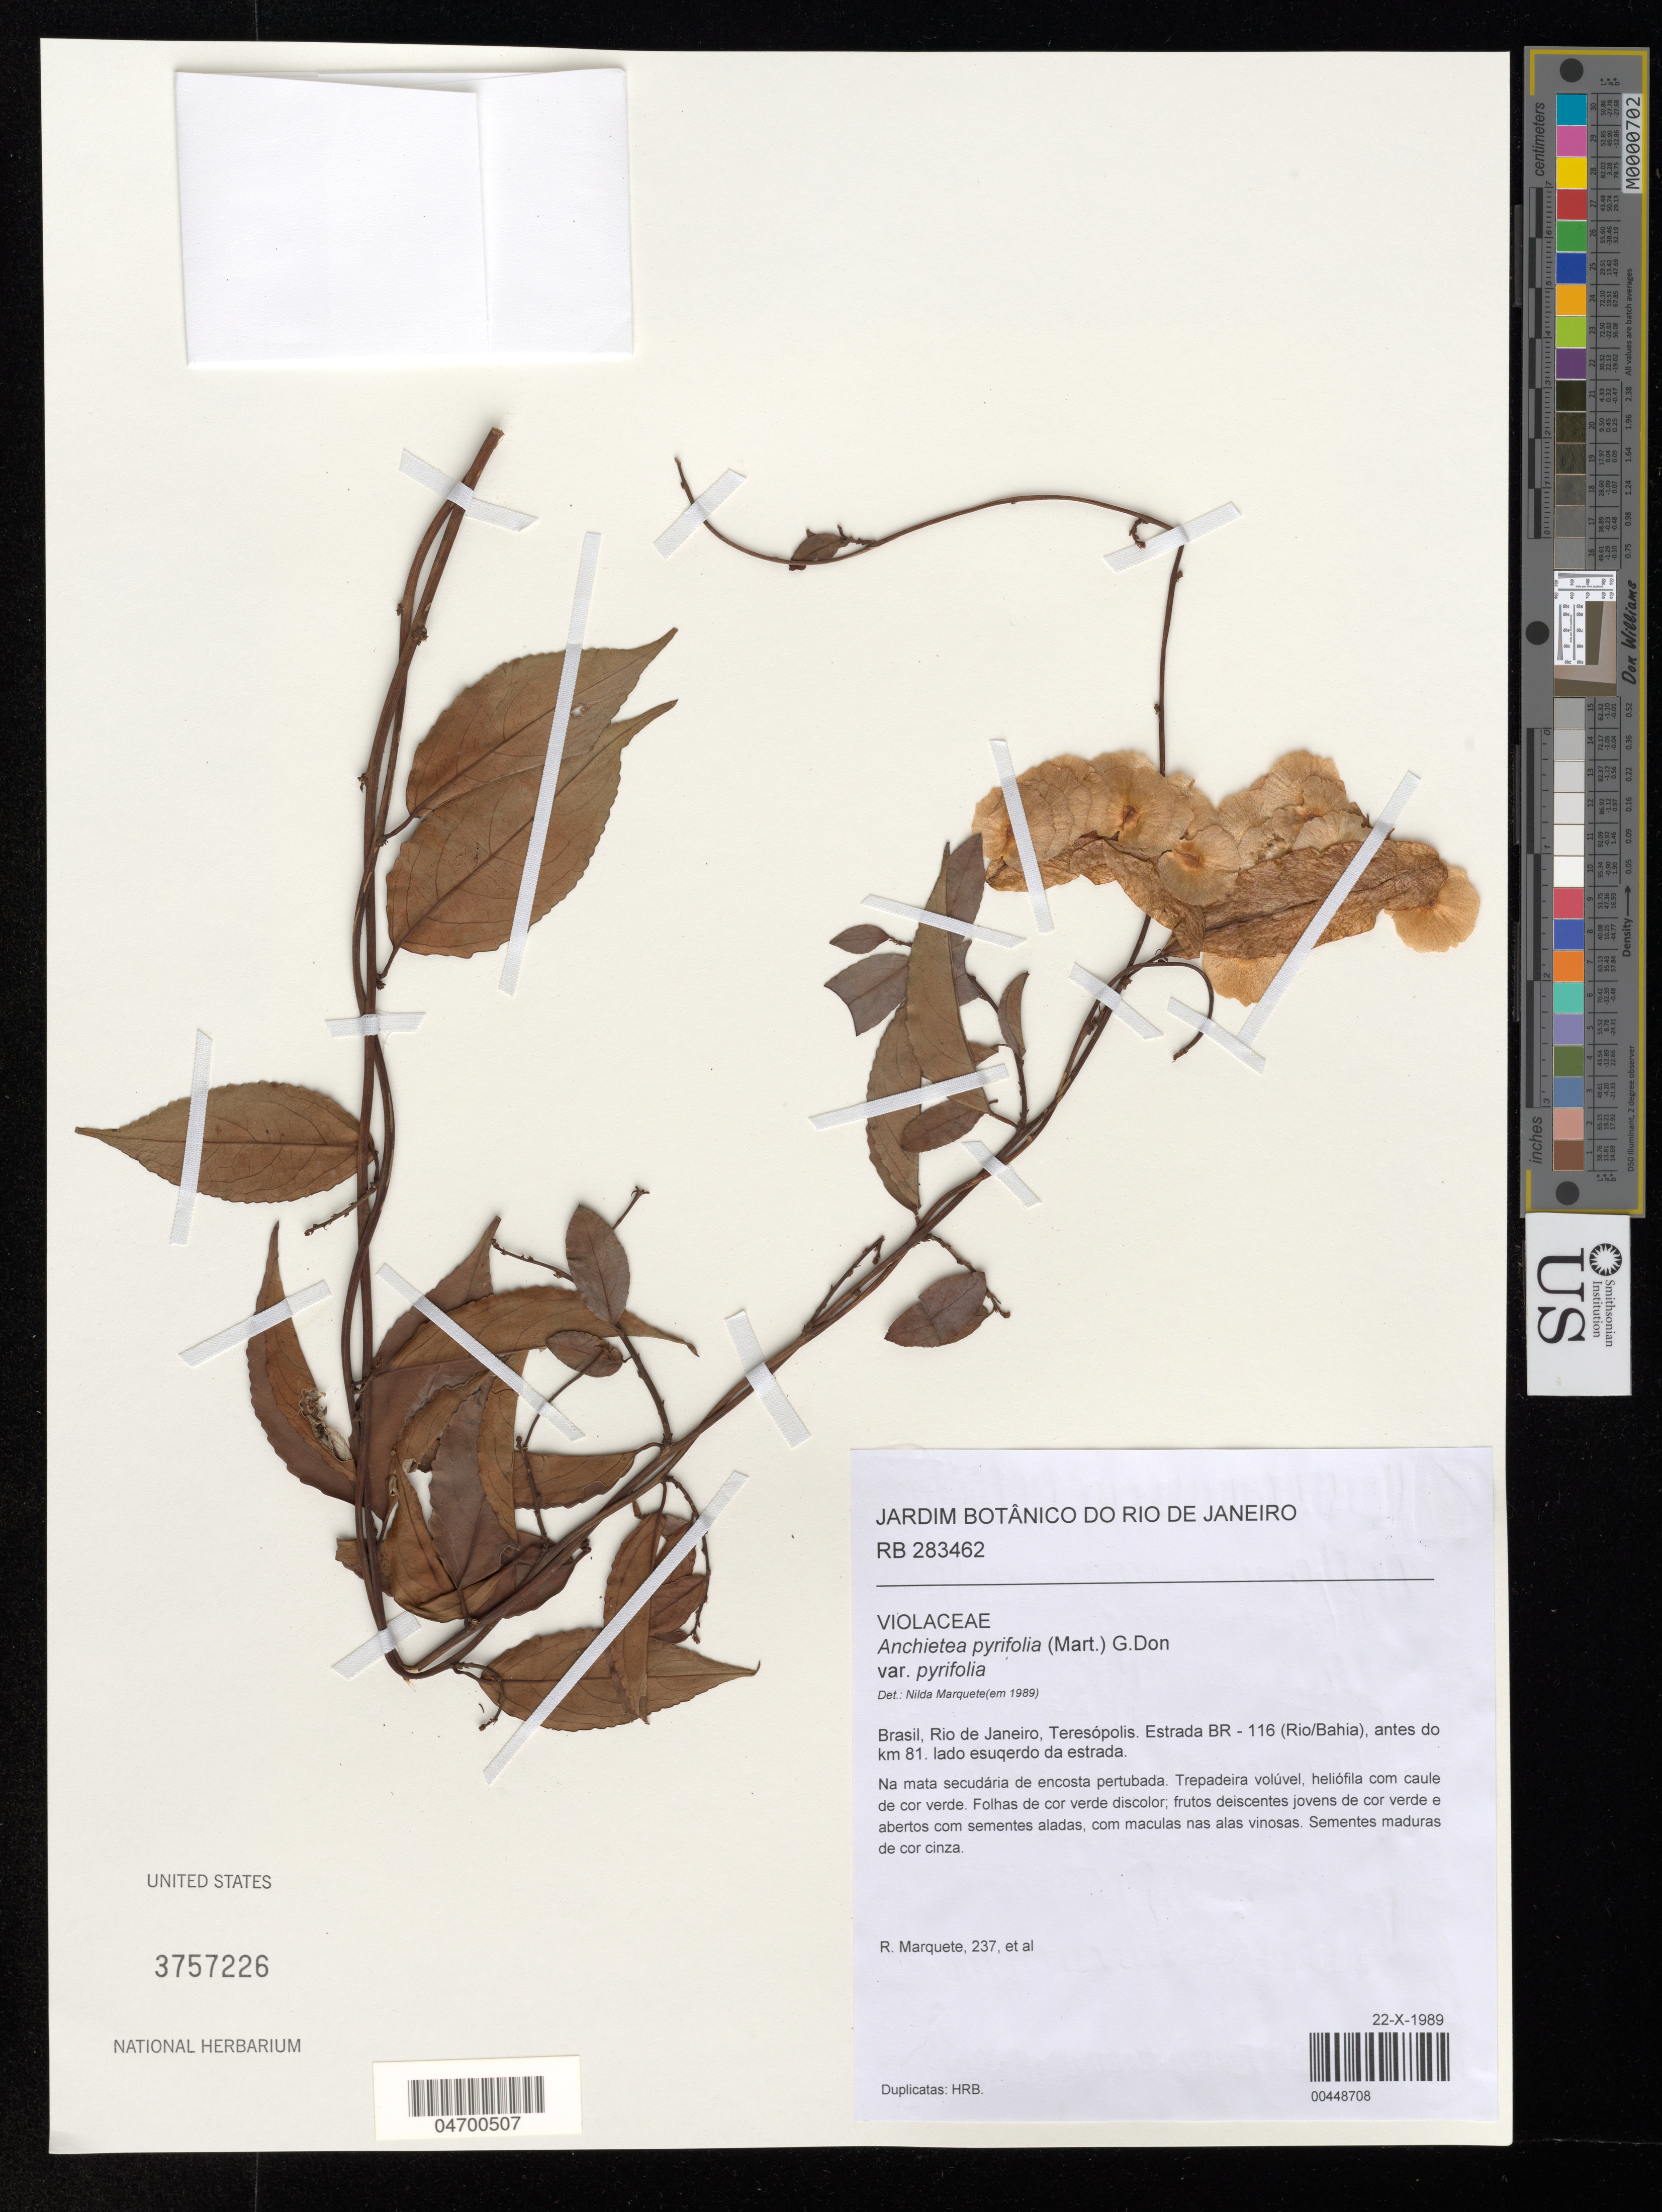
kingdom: Plantae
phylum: Tracheophyta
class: Magnoliopsida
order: Malpighiales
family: Violaceae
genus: Anchietea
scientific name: Anchietea pyrifolia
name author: (Mart.) G. Don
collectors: R. Marquete & et al.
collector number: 237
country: Brazil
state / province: Rio de Janeiro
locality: Teresópolis. Estrada BR - 116 (Rio/Bahia), antes do km 81. lado esuqerdo da estrada.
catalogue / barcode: US 3757226